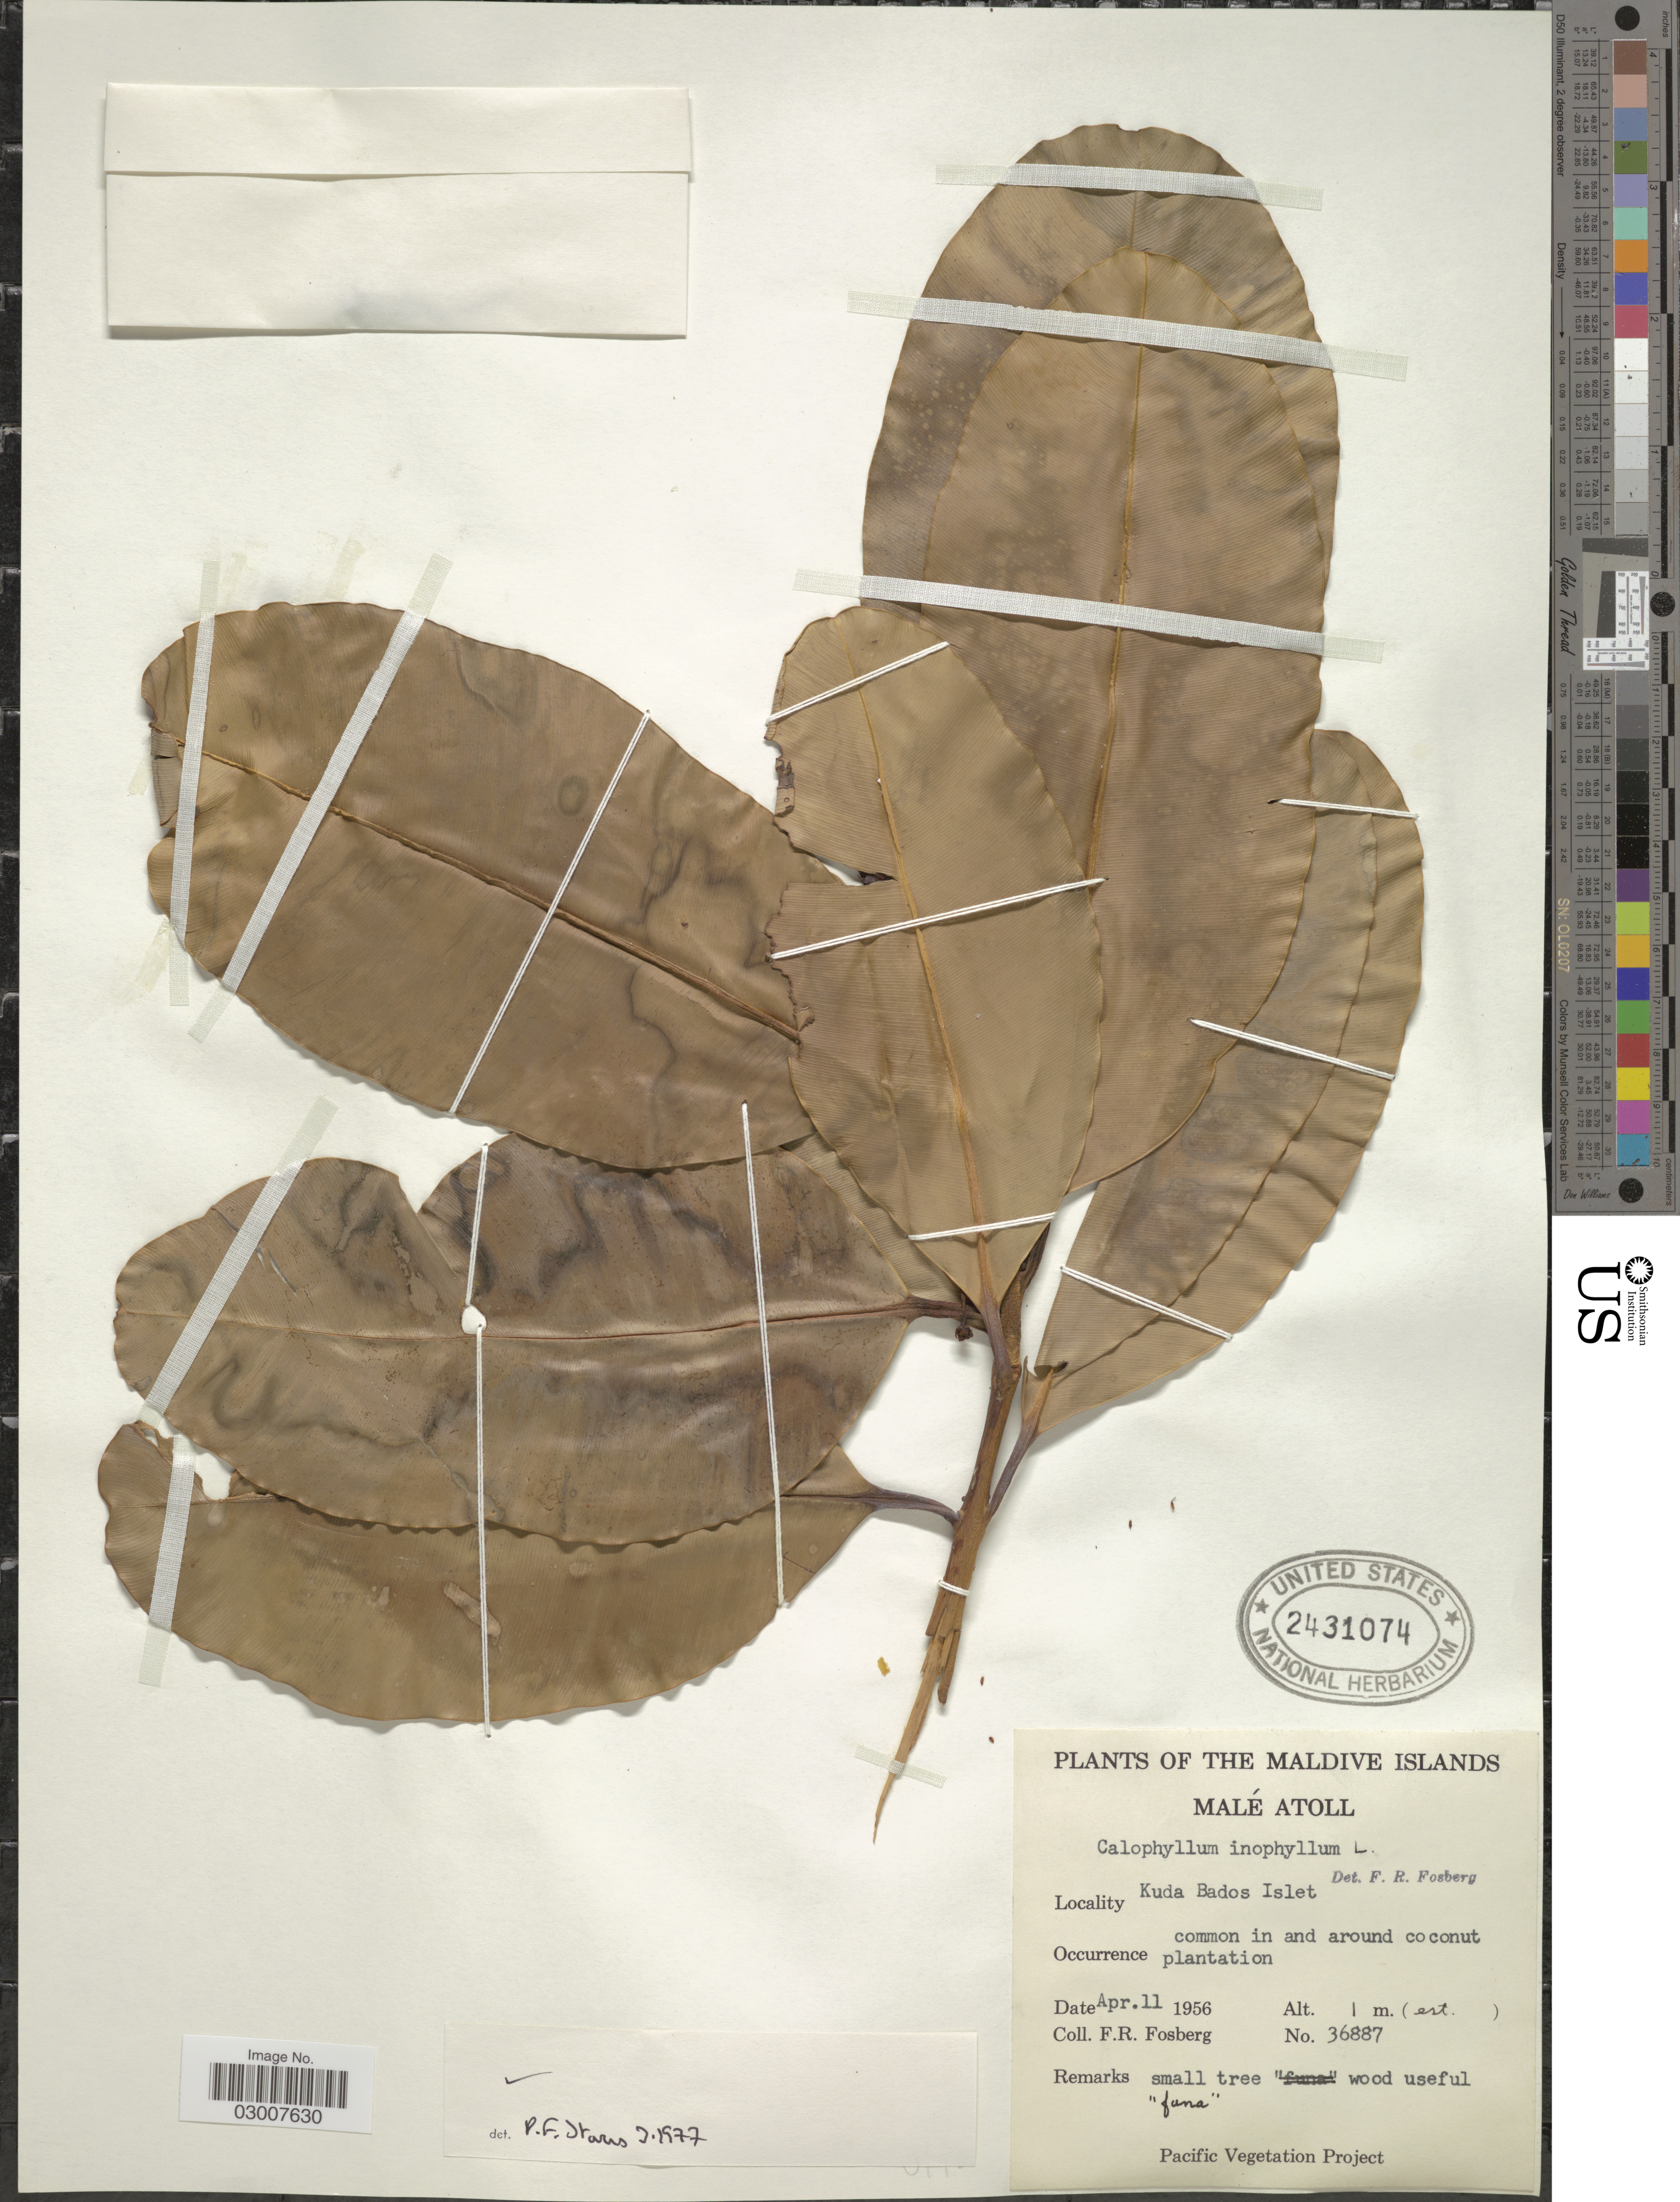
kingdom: Plantae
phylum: Tracheophyta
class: Magnoliopsida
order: Malpighiales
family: Calophyllaceae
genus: Calophyllum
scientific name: Calophyllum inophyllum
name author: L.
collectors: F. R. Fosberg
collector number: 36887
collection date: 1956-04-11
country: Maldive Islands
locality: Malé Atoll. Kuda Bados Islet. In and around coconut plantation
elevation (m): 1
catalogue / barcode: US 2431074